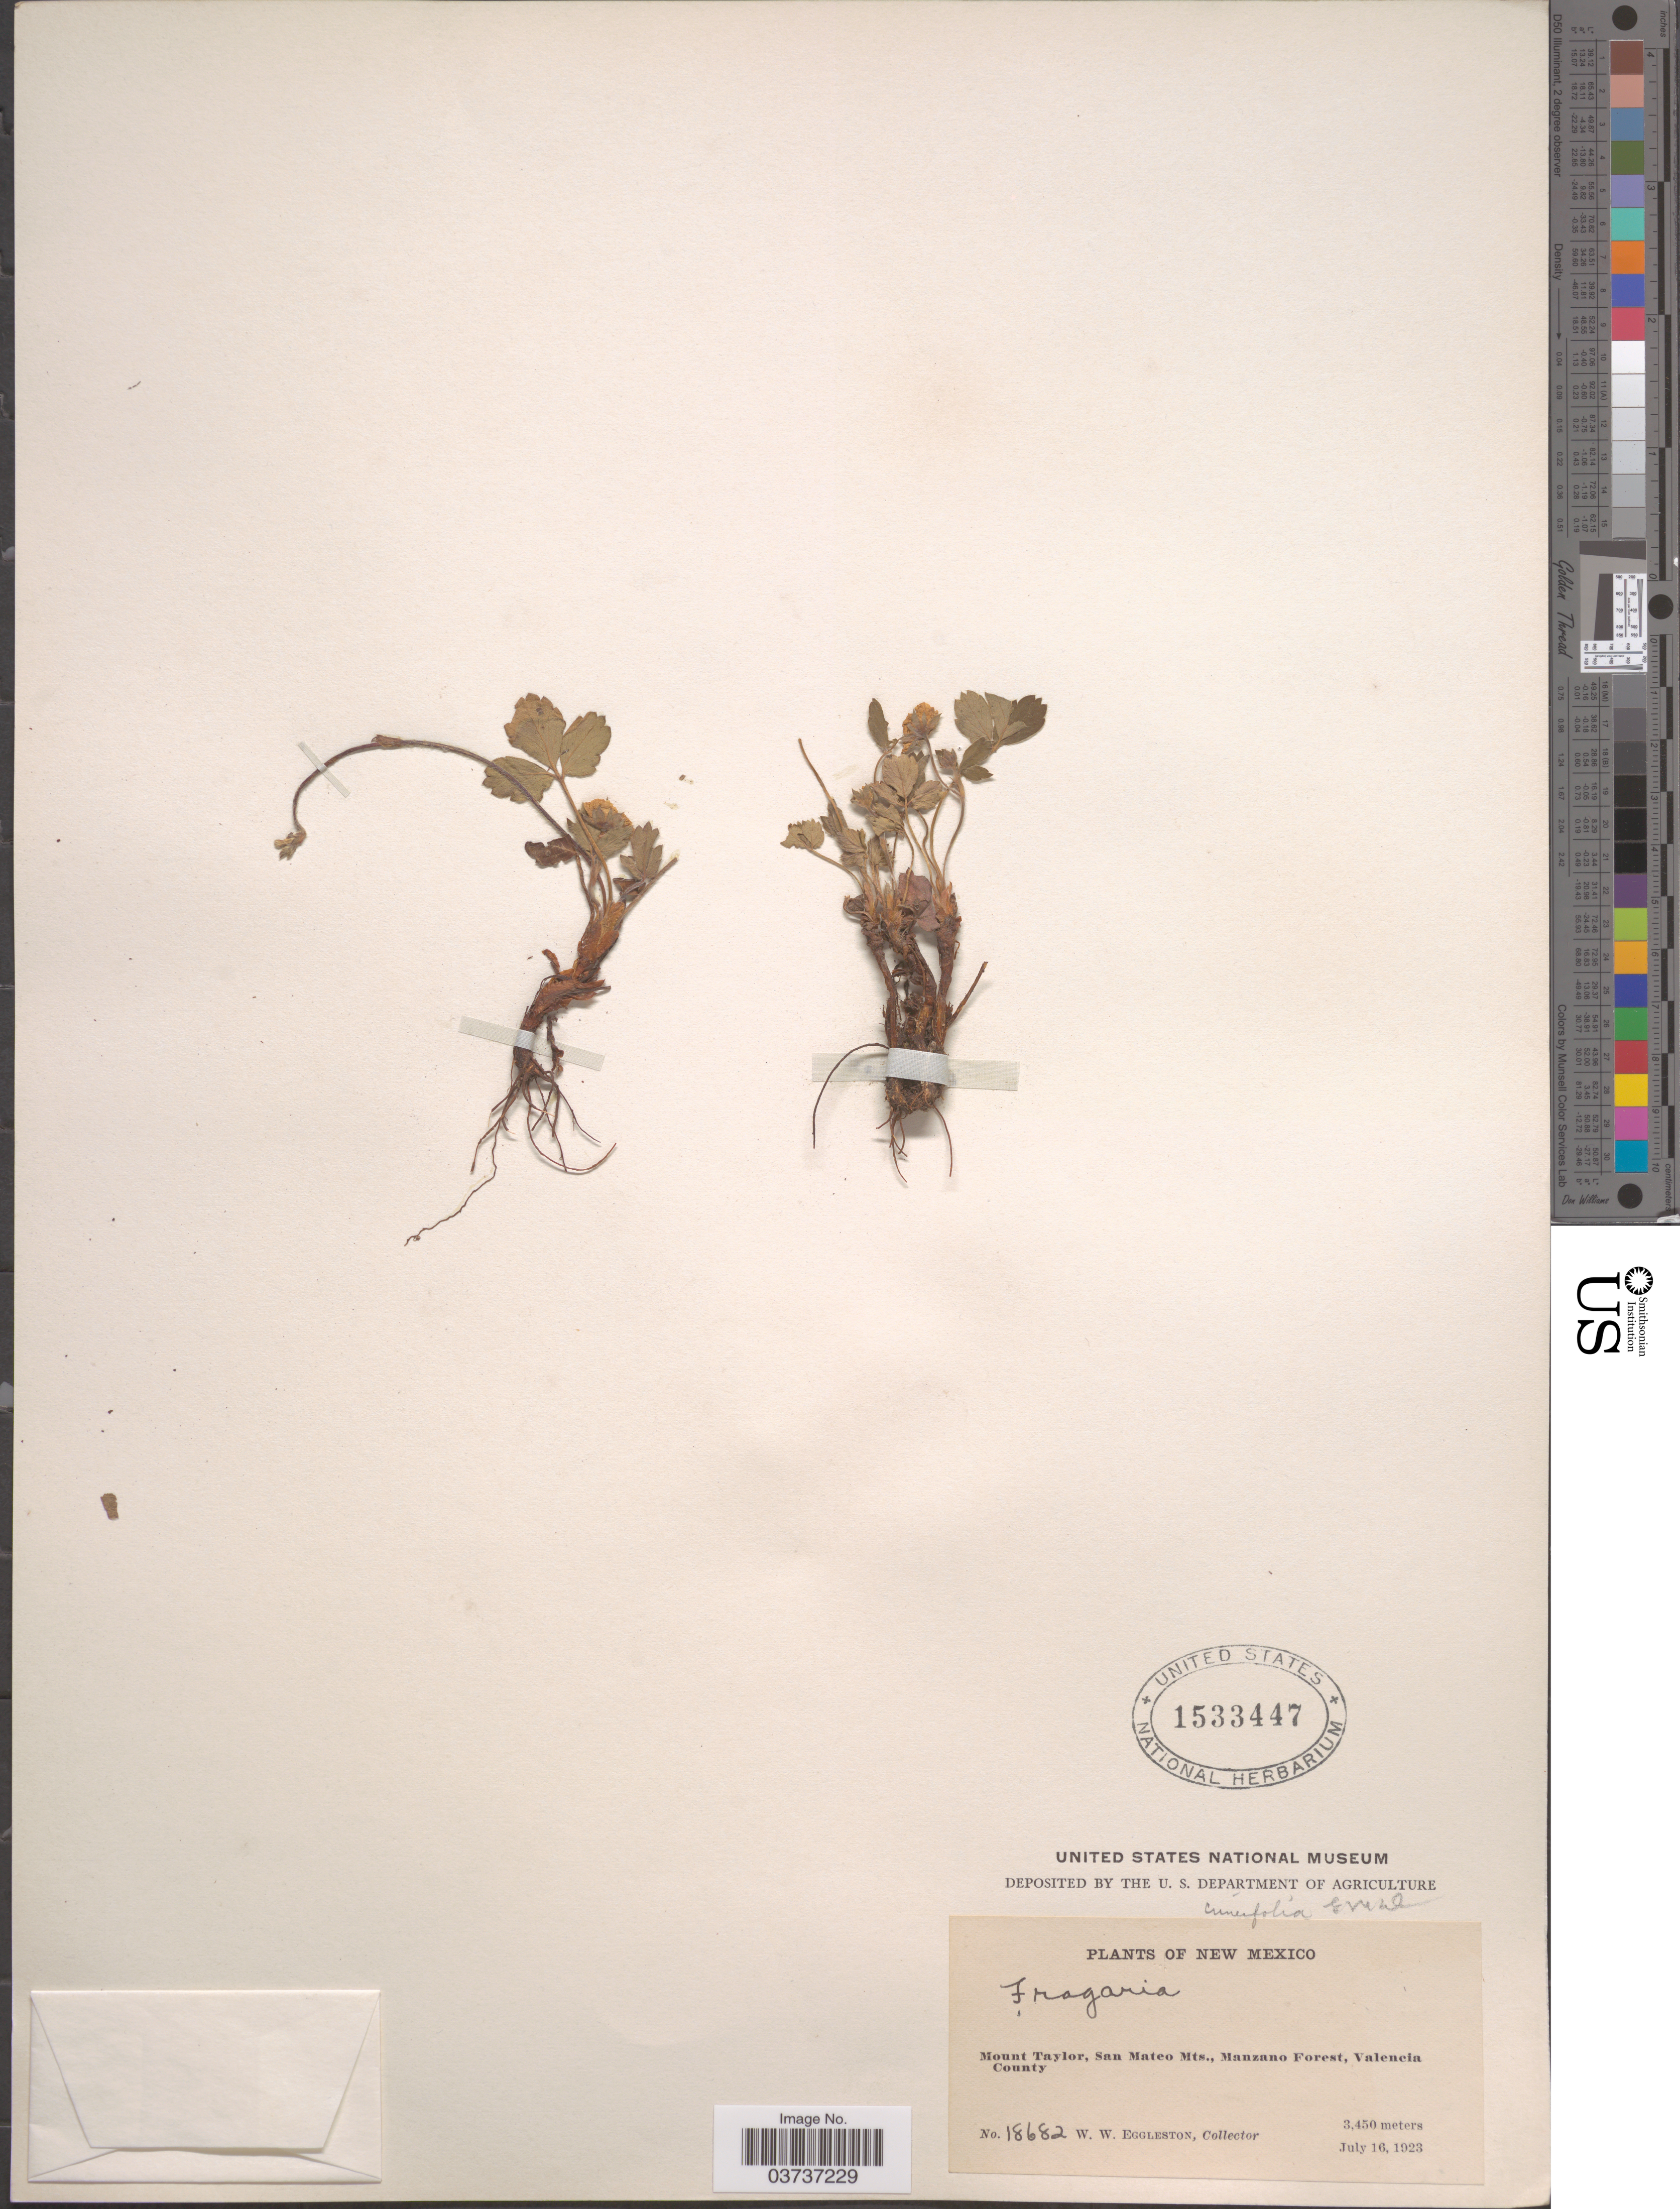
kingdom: Plantae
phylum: Tracheophyta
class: Magnoliopsida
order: Rosales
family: Rosaceae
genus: Fragaria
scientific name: Fragaria cuneifolia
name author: Nutt. ex Howell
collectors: W. W. Eggleston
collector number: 18682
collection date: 1923-07-16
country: United States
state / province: New Mexico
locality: Mount Taylor, San Mateo Mts., Manzano Forest, Valencia County.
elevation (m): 3450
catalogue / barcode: US 1533447